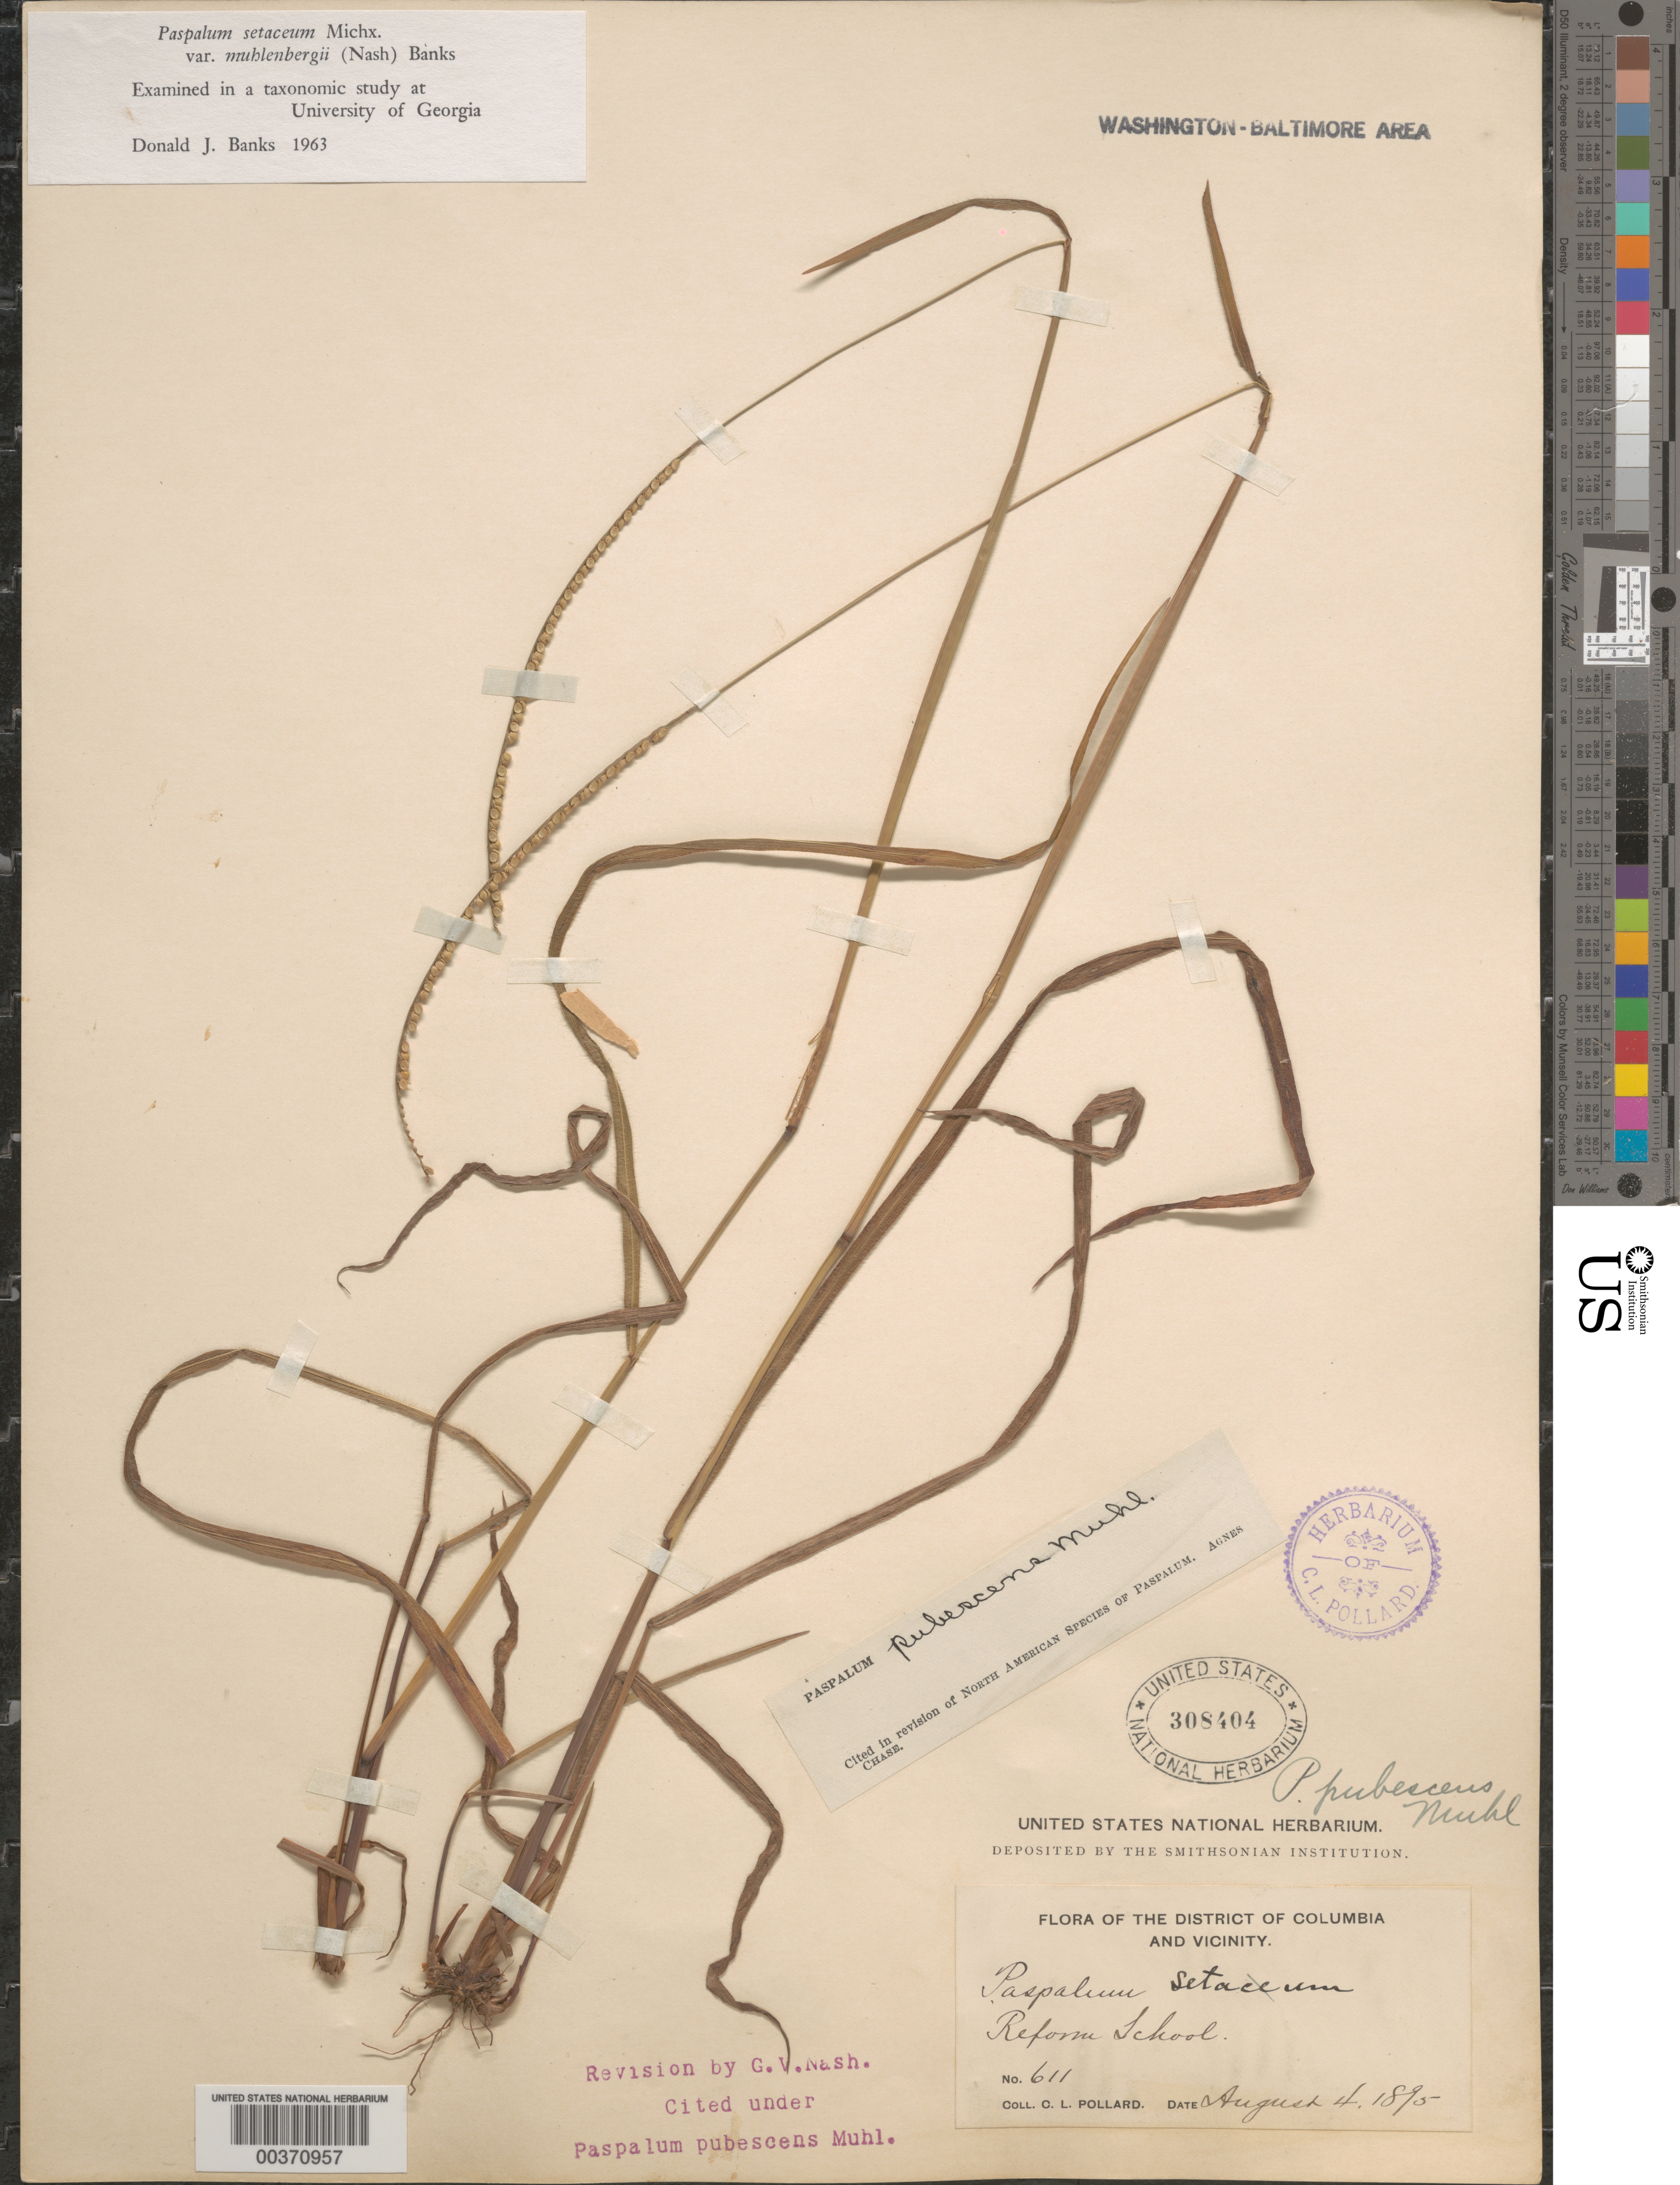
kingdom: Plantae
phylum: Tracheophyta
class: Liliopsida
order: Poales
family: Poaceae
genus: Paspalum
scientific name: Paspalum setaceum var. muhlenbergii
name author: (Nash) D.J. Banks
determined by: Banks, D. J.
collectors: C. L. Pollard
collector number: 611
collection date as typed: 04 Aug 1895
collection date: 1895-08-04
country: United States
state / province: District of Columbia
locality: Near Reform School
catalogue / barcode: US 308404